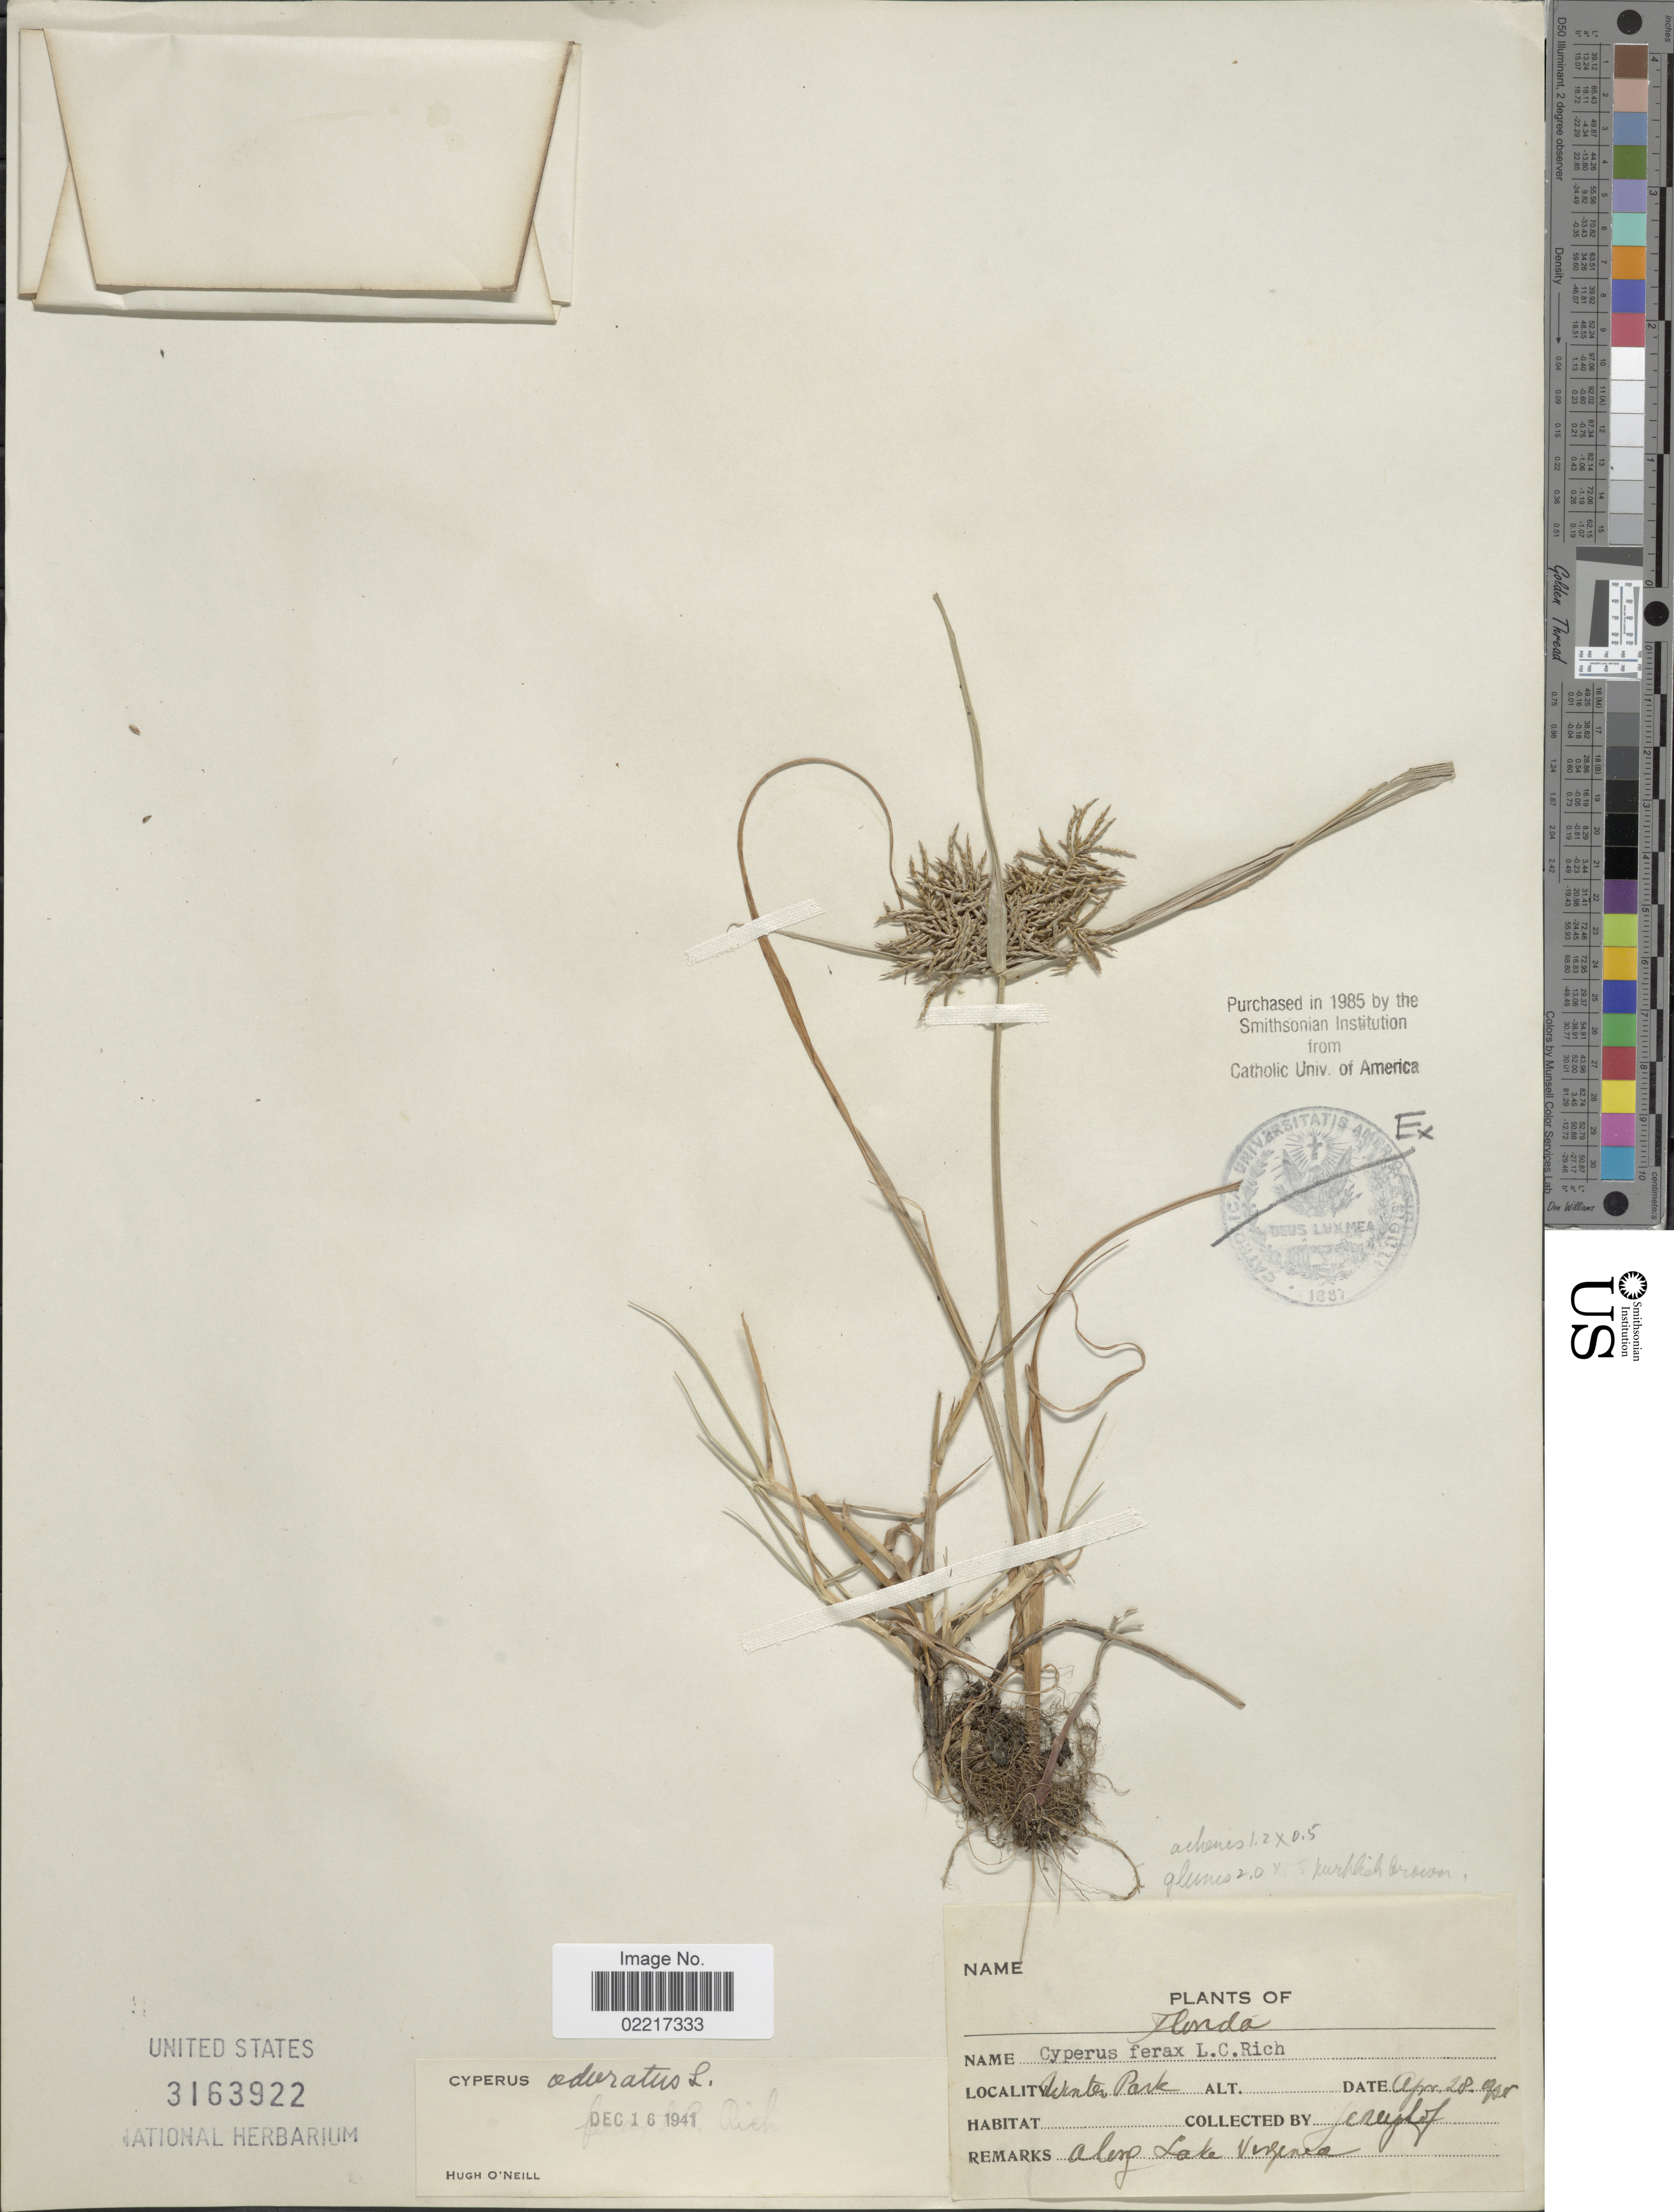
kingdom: Plantae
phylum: Tracheophyta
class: Liliopsida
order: Poales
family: Cyperaceae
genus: Cyperus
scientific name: Cyperus odoratus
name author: L.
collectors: J. C. T. Uphof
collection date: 1928-04-28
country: United States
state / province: Florida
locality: Winter Park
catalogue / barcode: US 3163922